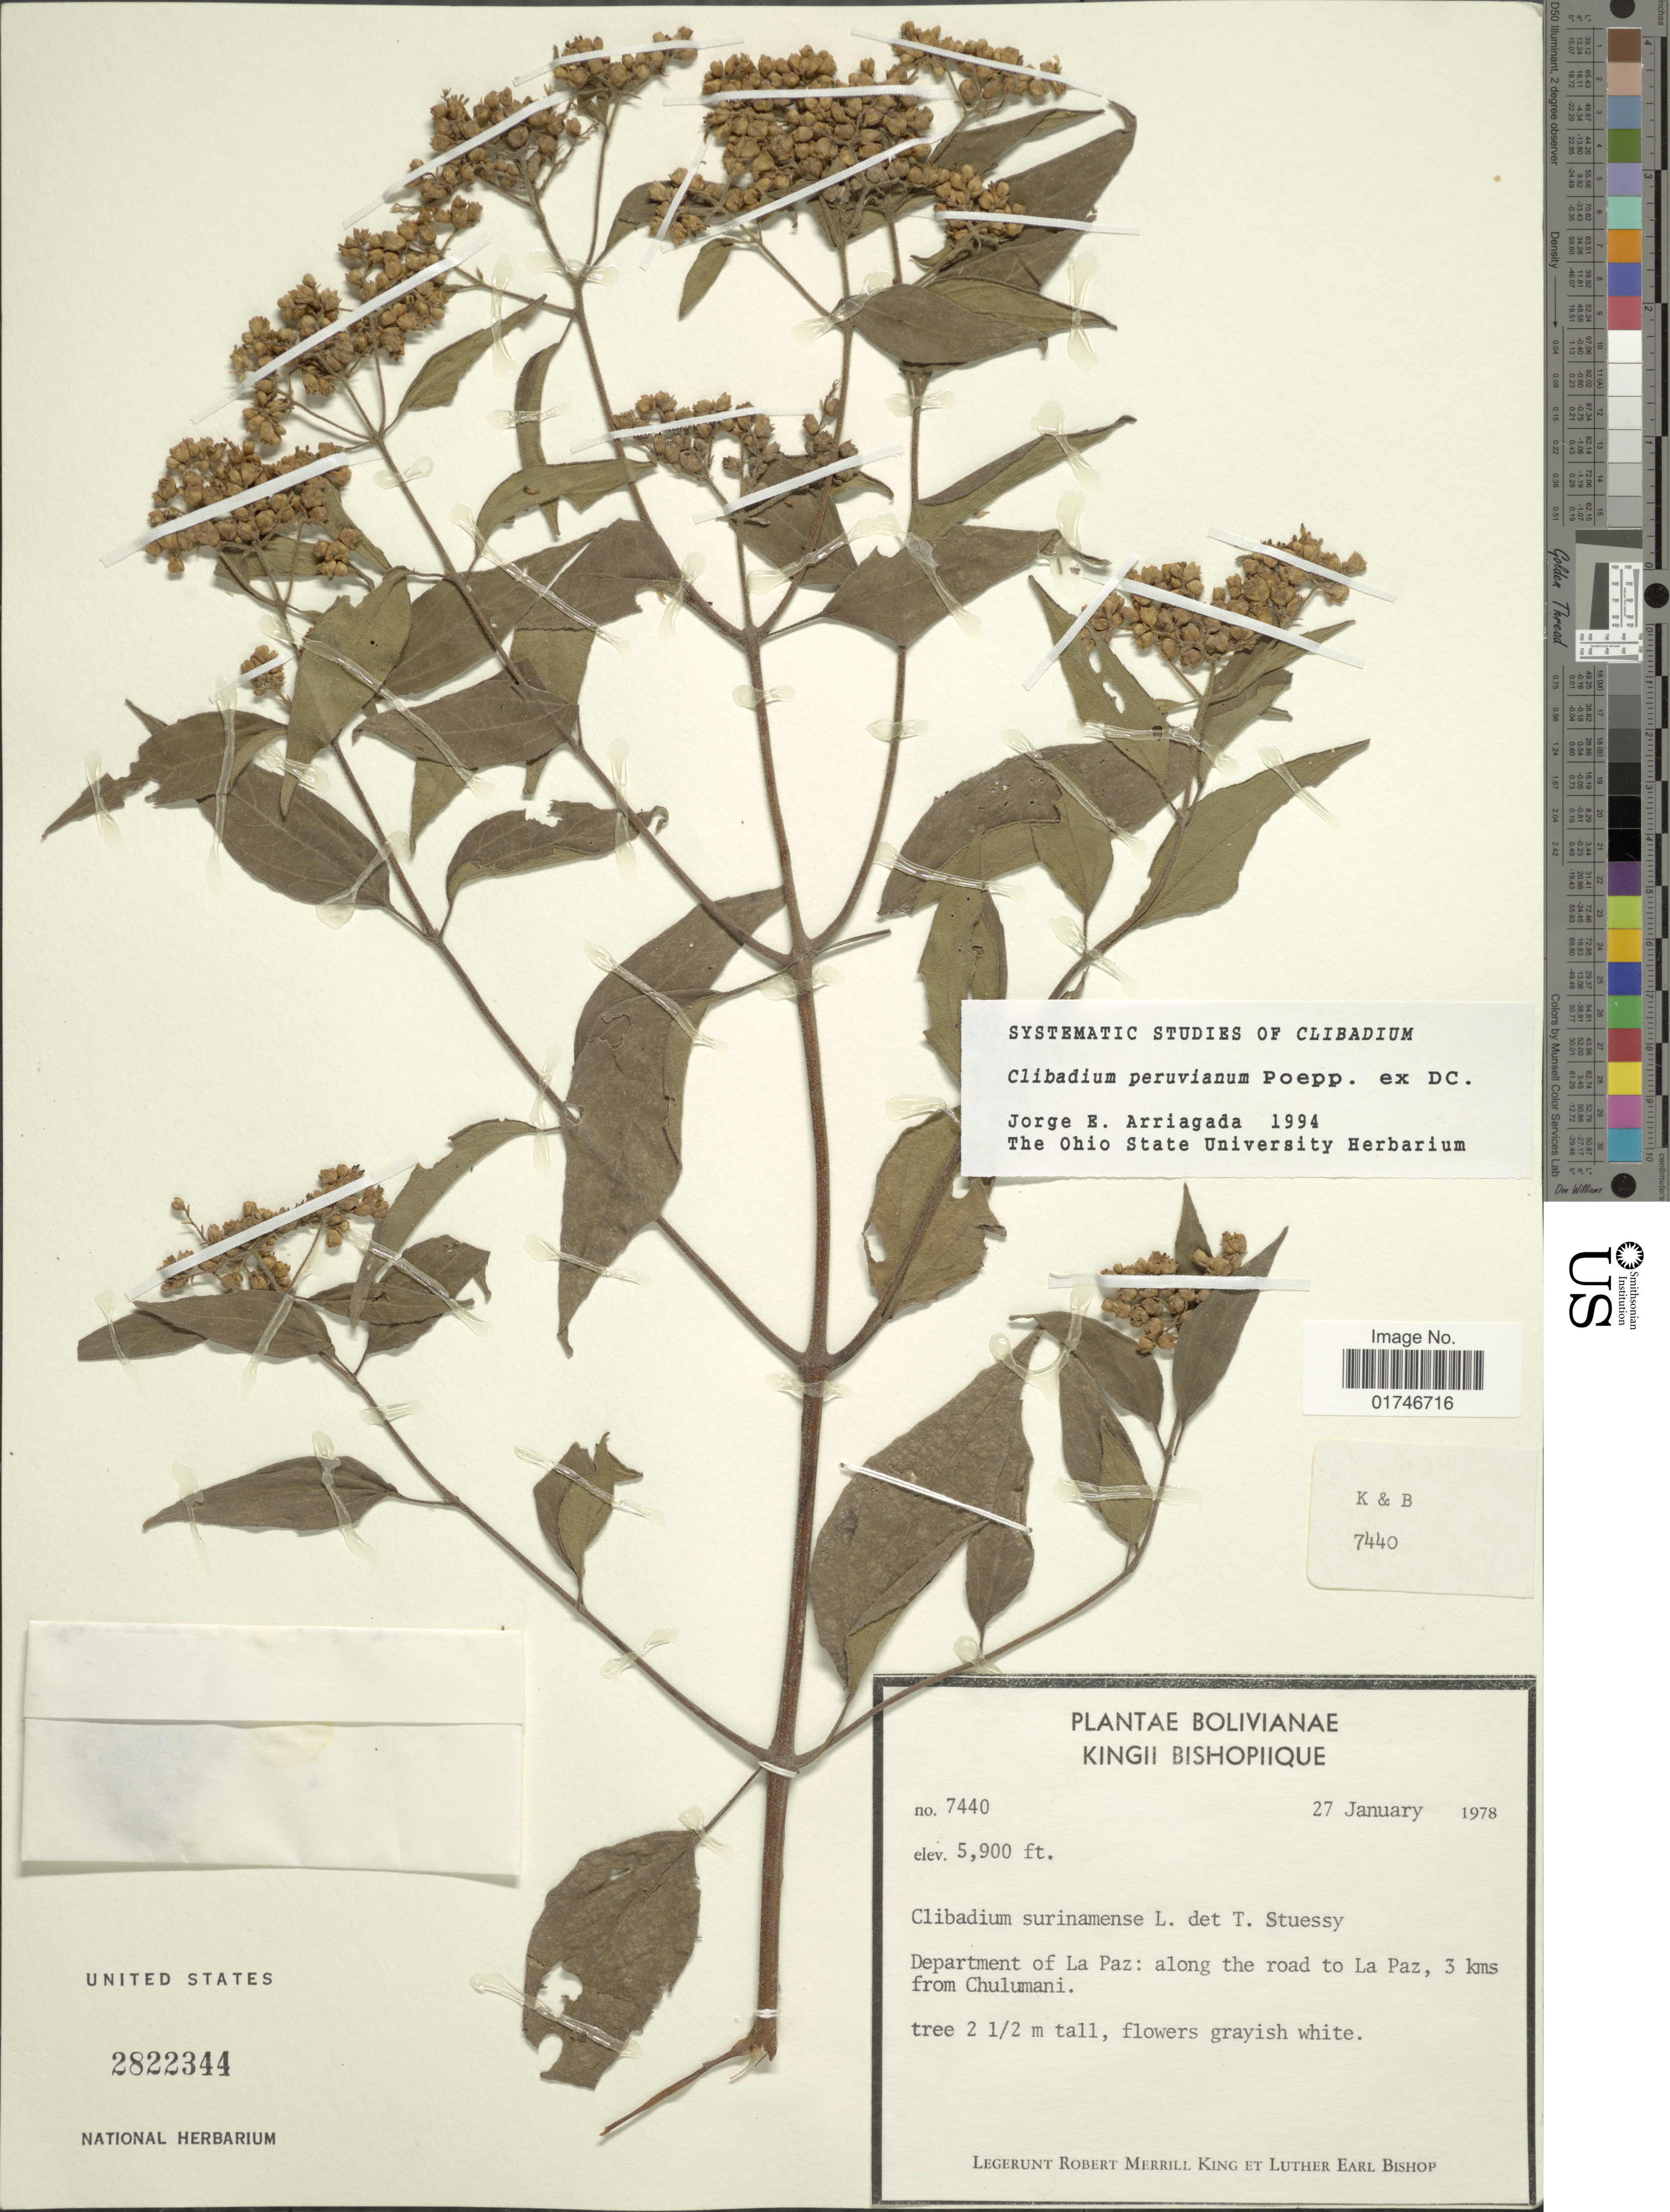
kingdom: Plantae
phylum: Tracheophyta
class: Magnoliopsida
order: Asterales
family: Asteraceae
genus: Clibadium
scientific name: Clibadium peruvianum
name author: Poepp.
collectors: R. M. King & L. E. Bishop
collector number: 7440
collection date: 1978-01-27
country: Bolivia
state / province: La Paz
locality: Department of La Paz: along the road to La Paz, 3 kms from Chulumani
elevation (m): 1798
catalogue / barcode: US 2822344